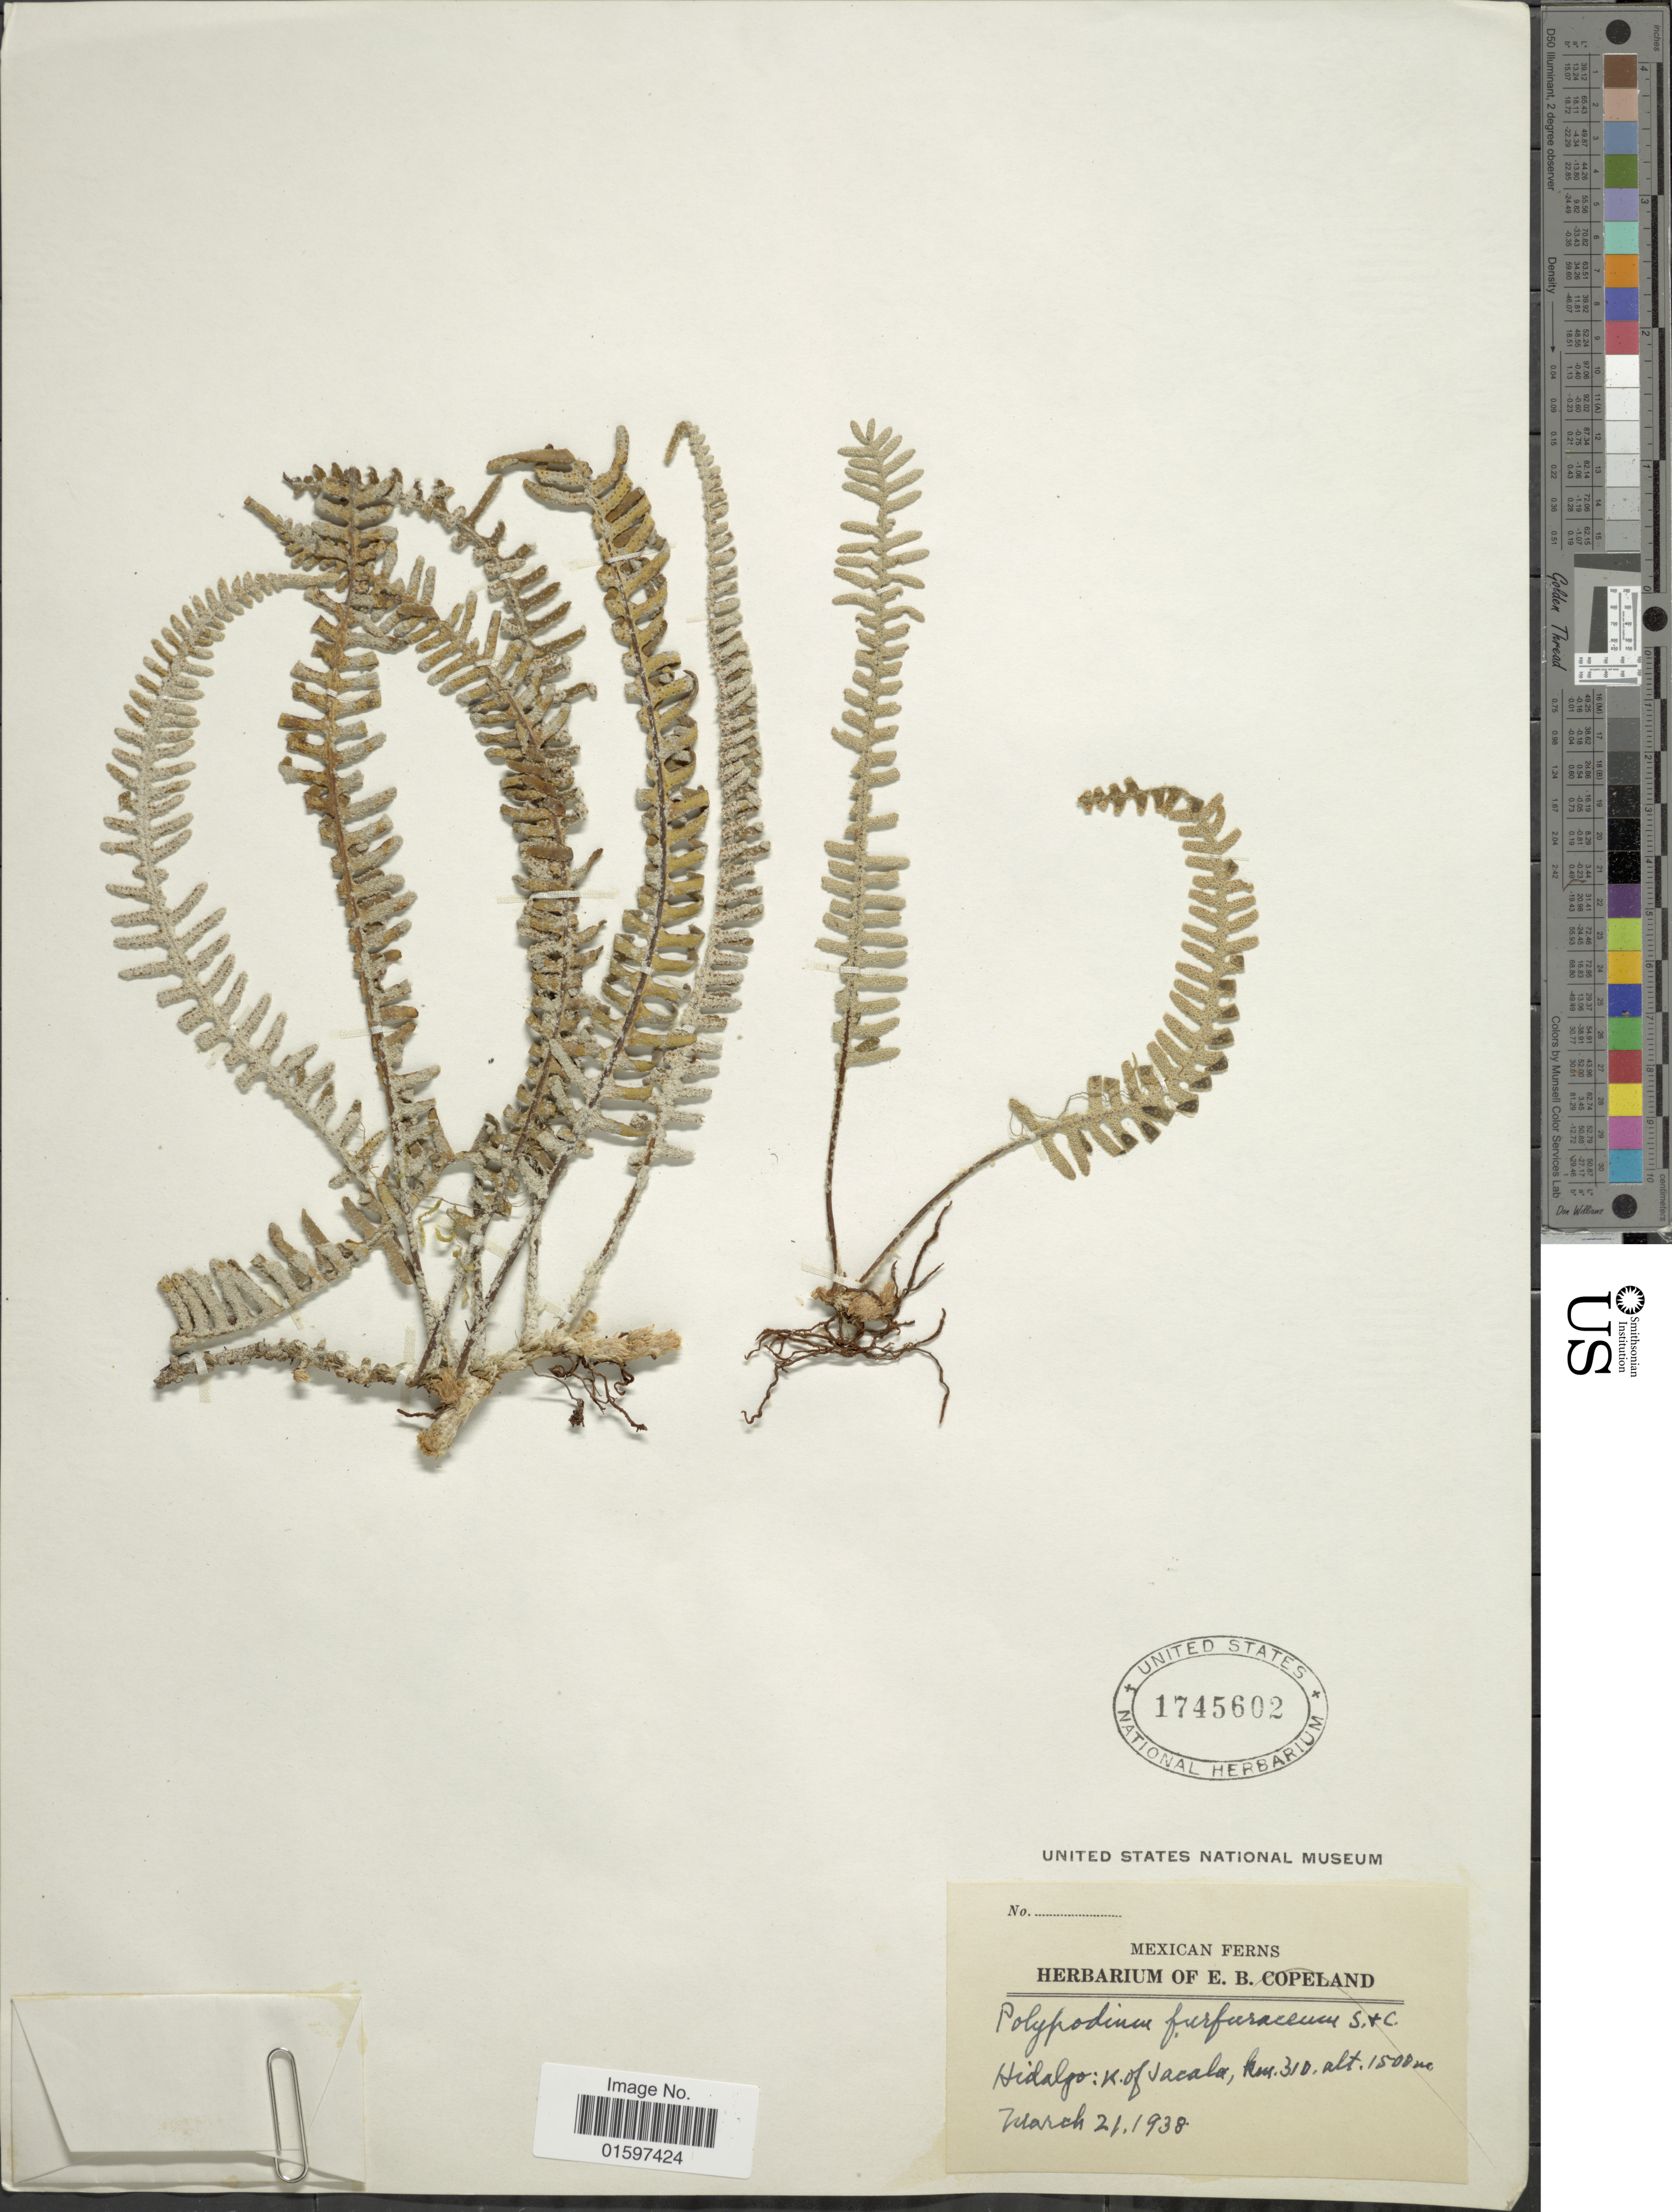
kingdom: Plantae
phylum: Tracheophyta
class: Polypodiopsida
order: Polypodiales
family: Polypodiaceae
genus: Pleopeltis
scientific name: Pleopeltis furfuracea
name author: (Schltdl. & Cham.) A.R. Sm. & Tejero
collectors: ex herb. E. B. Copeland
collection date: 1938-03-21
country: Mexico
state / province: Hidalgo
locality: N. of Jacala, km 310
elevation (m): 1500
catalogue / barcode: US 1745602